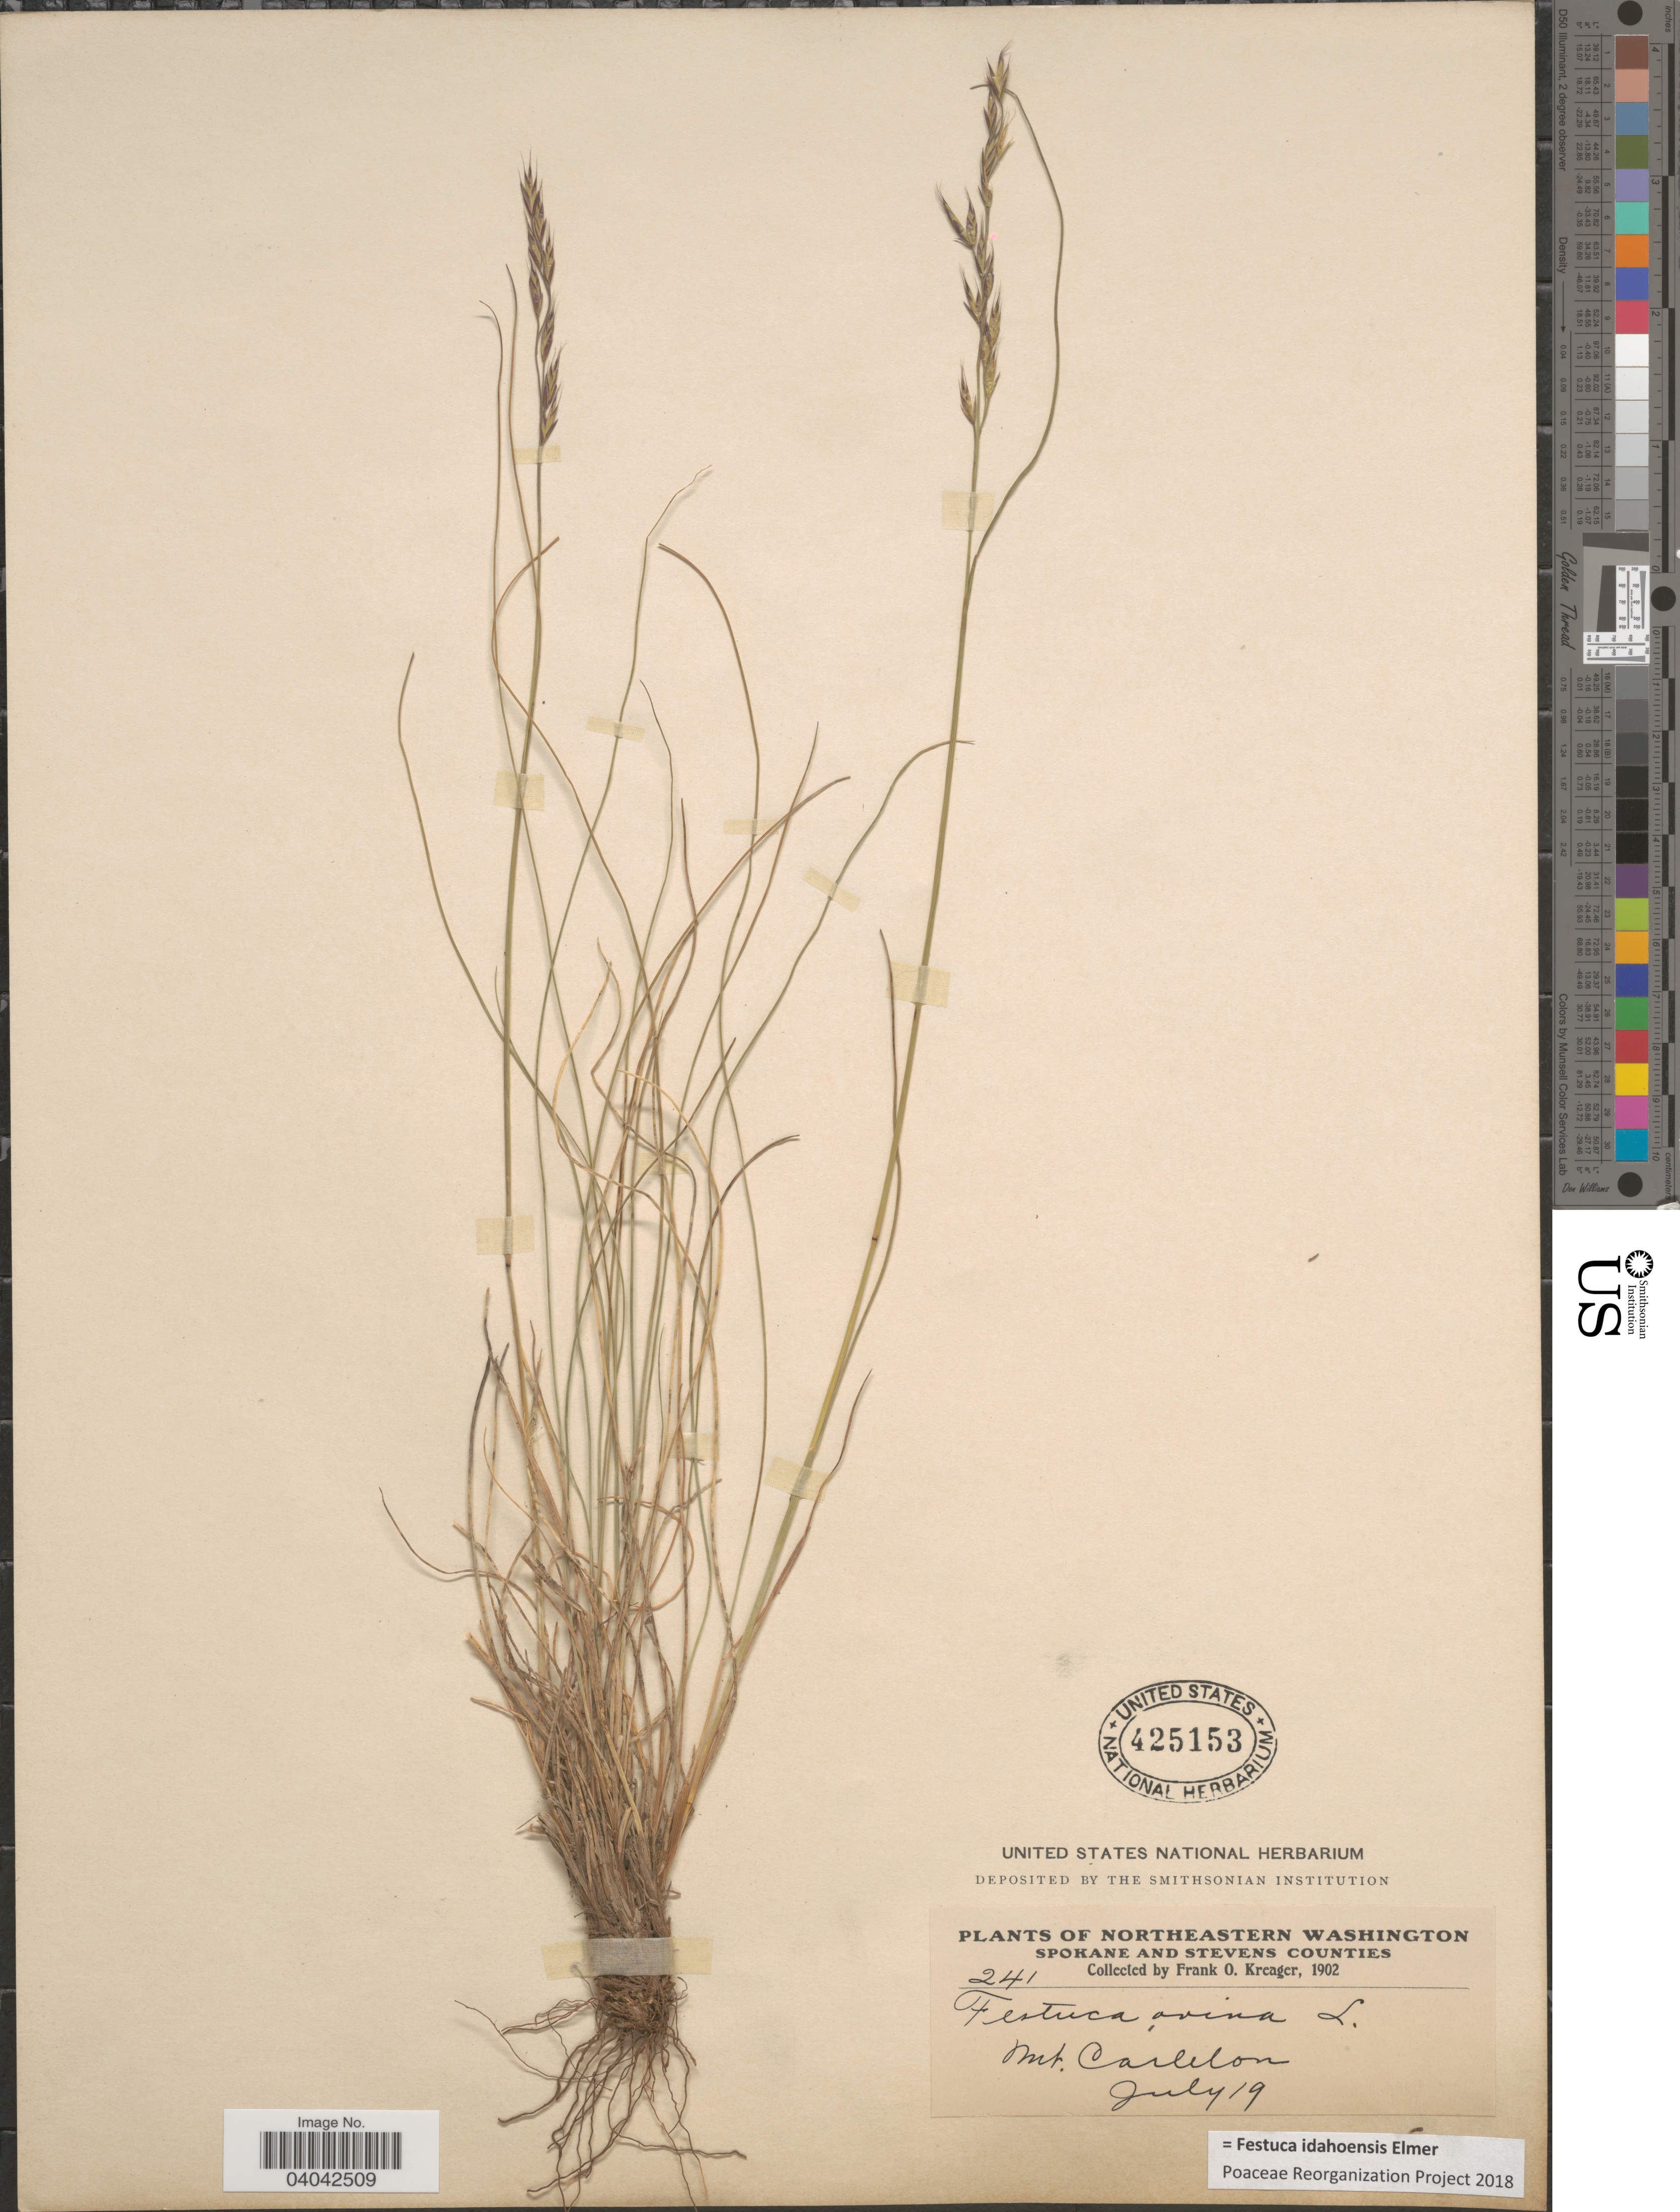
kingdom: Plantae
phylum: Tracheophyta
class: Liliopsida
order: Poales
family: Poaceae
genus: Festuca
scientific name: Festuca idahoensis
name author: Elmer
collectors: F. Kreager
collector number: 241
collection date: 1902-07-19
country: United States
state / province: Washington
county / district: Spokane / Stevens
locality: Northeastern Washington. Spokane and Stevens Counties. Mt. Carleton.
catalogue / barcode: US 425153